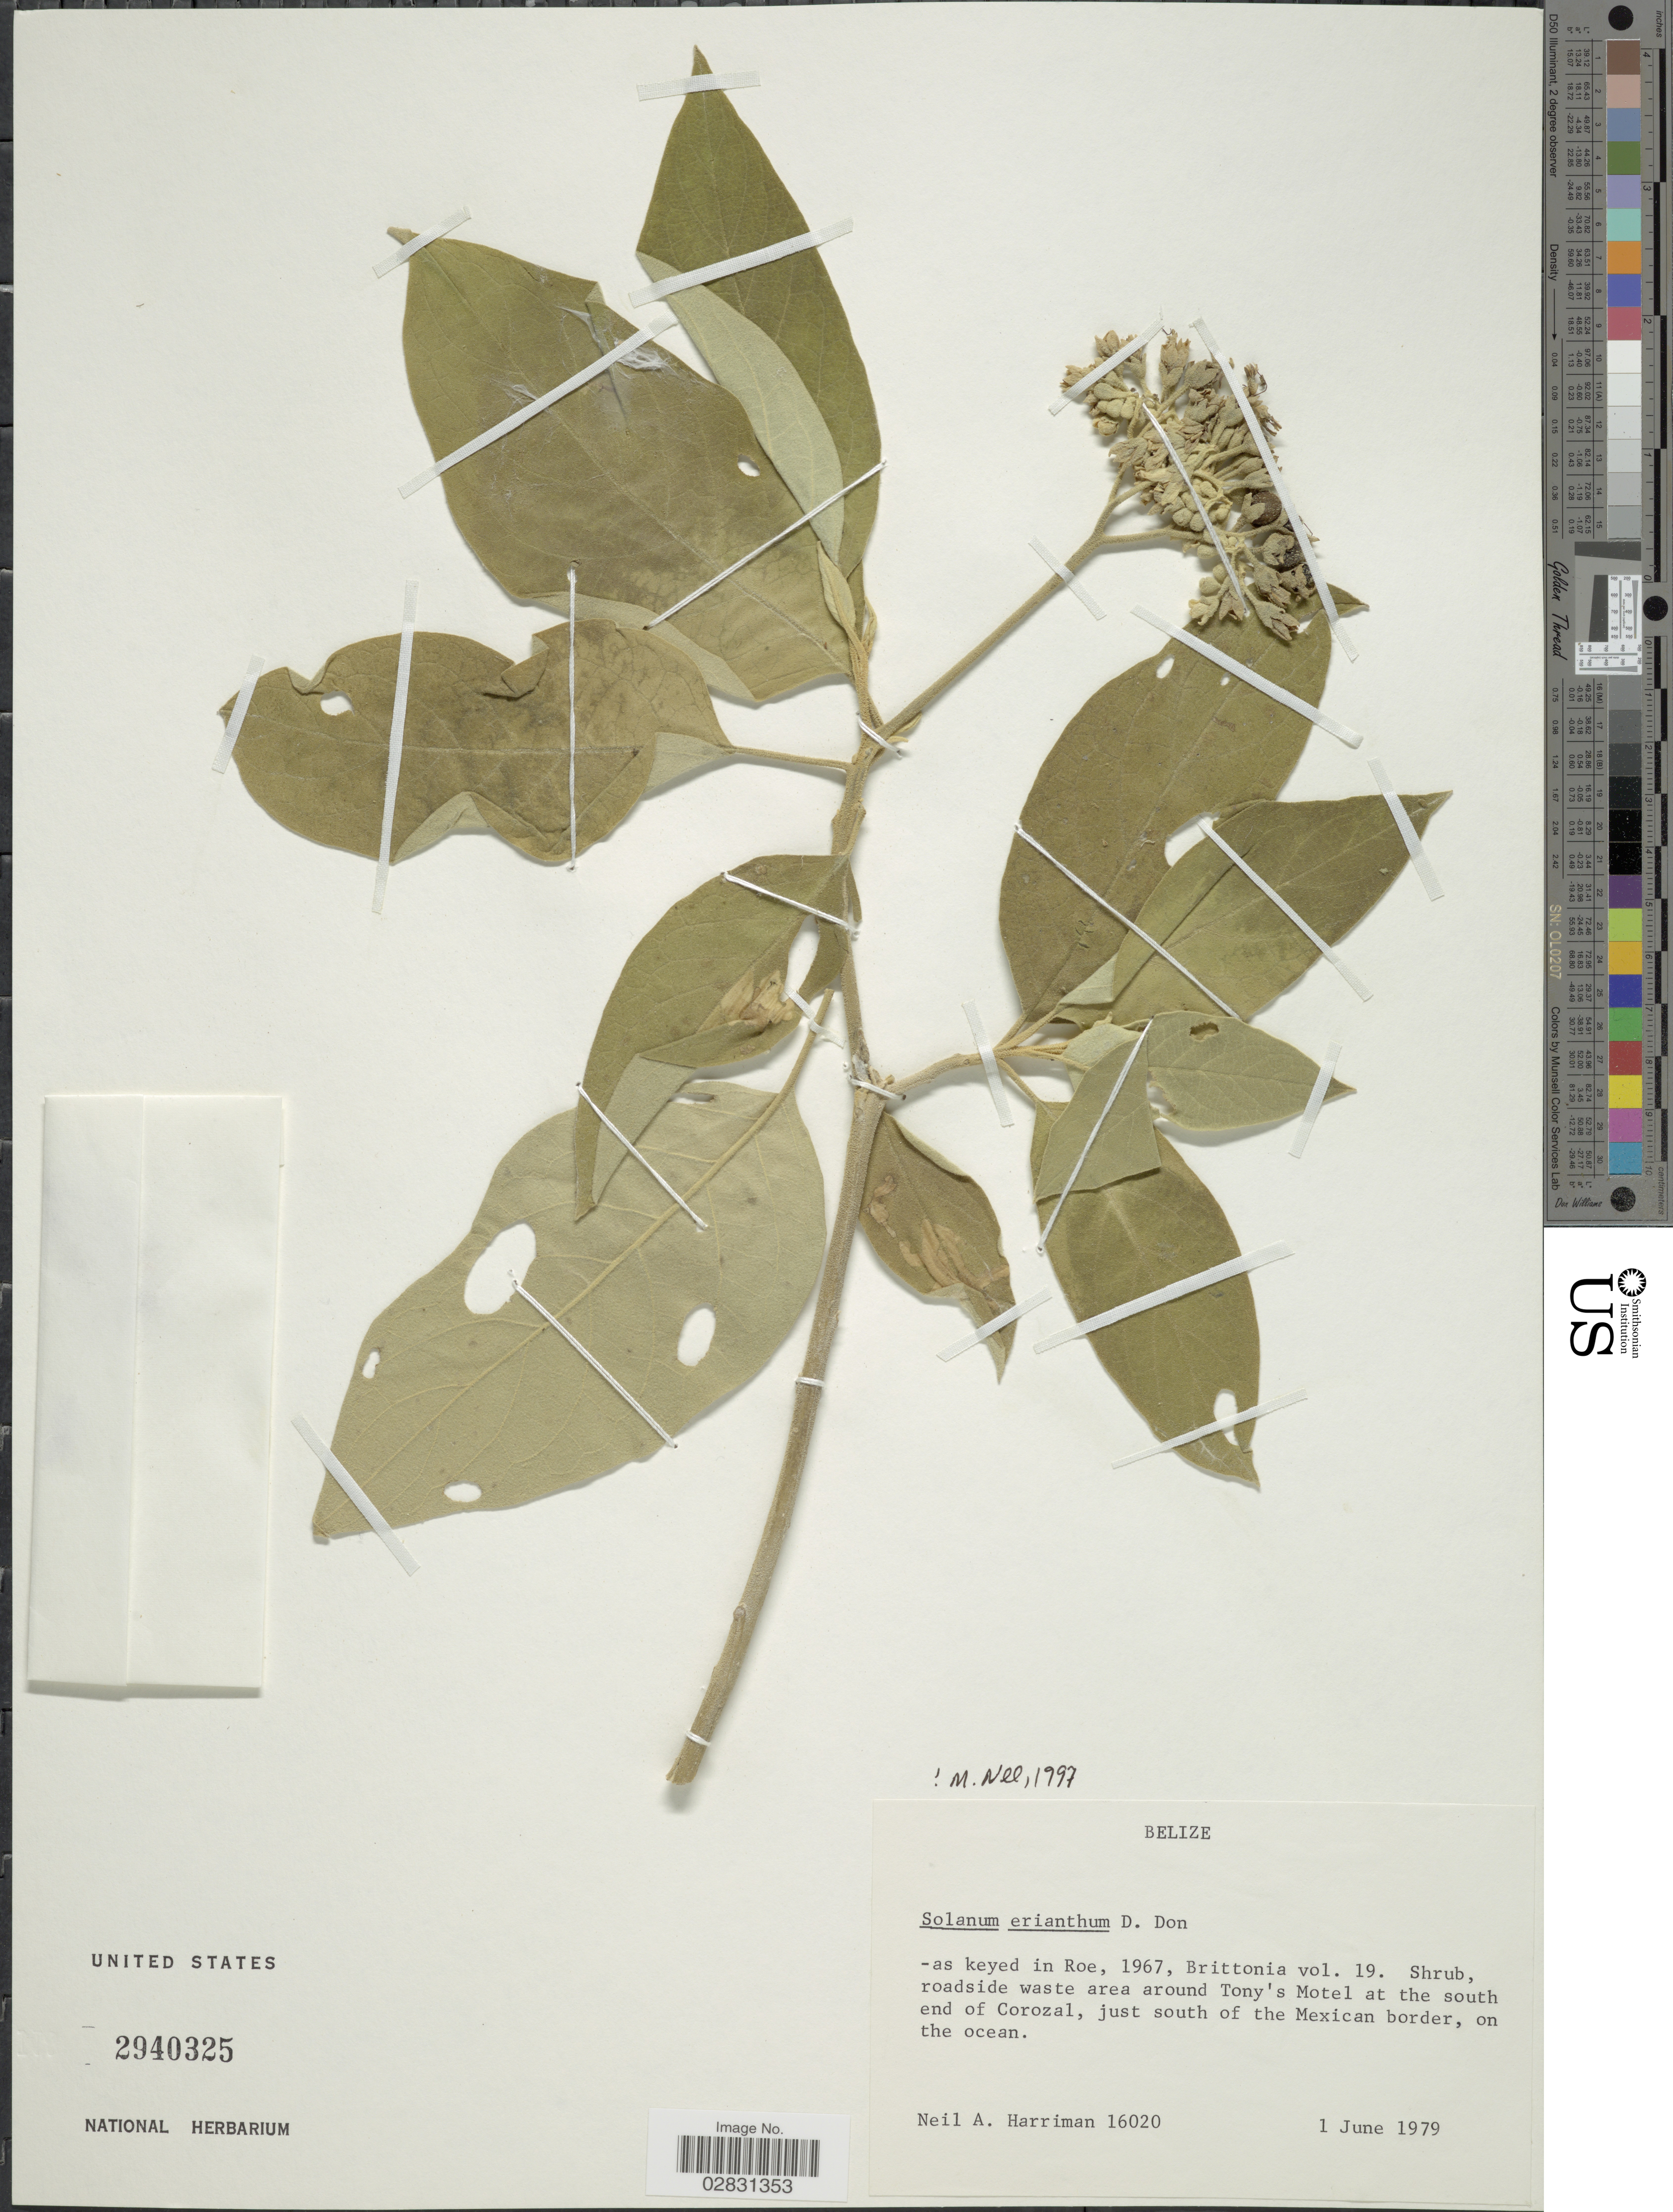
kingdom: Plantae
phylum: Tracheophyta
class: Magnoliopsida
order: Solanales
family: Solanaceae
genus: Solanum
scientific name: Solanum erianthum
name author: D. Don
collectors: N. A. Harriman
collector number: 16020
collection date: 1979-06-01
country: Belize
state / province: Corozal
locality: - as keyed in Roe, 1967, Brittonia vol. 19. Shrub roadside waste area around Tony's Motel at the south end of Corozal, just south of the Mexican border, on the ocean.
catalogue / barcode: US 2940325